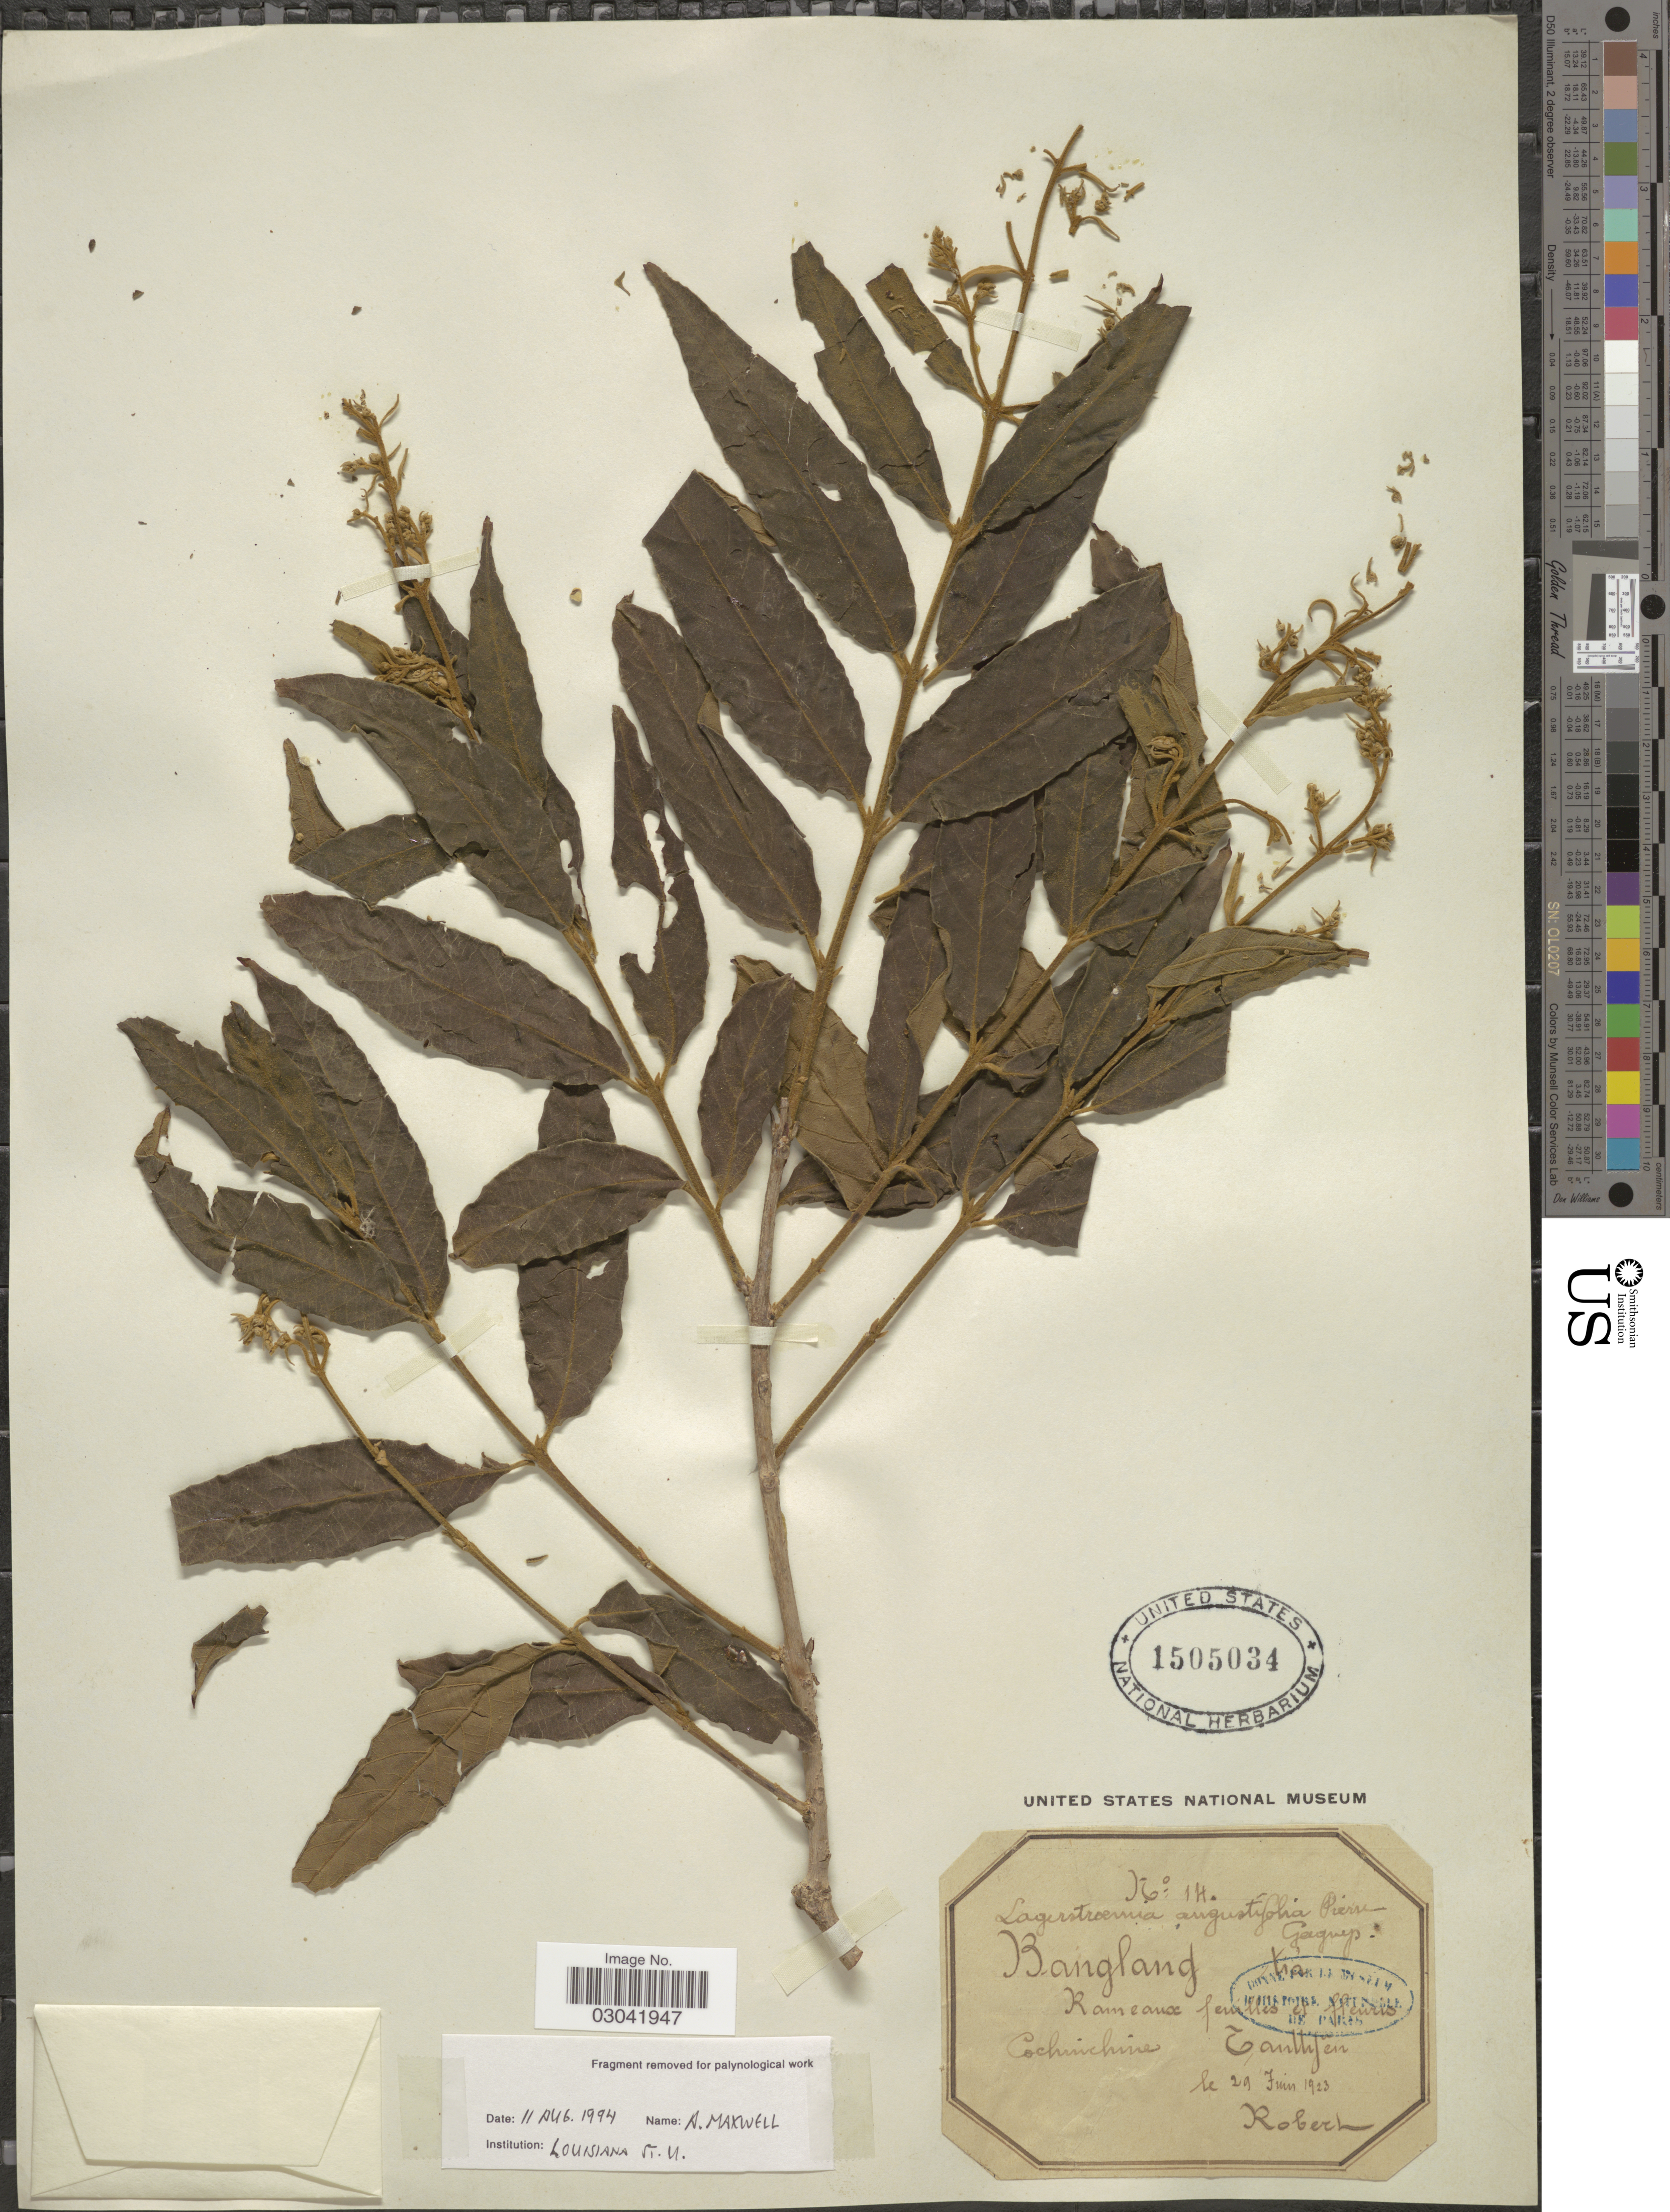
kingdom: Plantae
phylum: Tracheophyta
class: Magnoliopsida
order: Myrtales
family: Lythraceae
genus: Lagerstroemia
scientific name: Lagerstroemia angustifolia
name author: Pierre ex Gagnep.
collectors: -. Robert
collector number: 1H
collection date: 1923-06-29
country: Vietnam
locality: Cochinchine.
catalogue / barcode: US 1505034